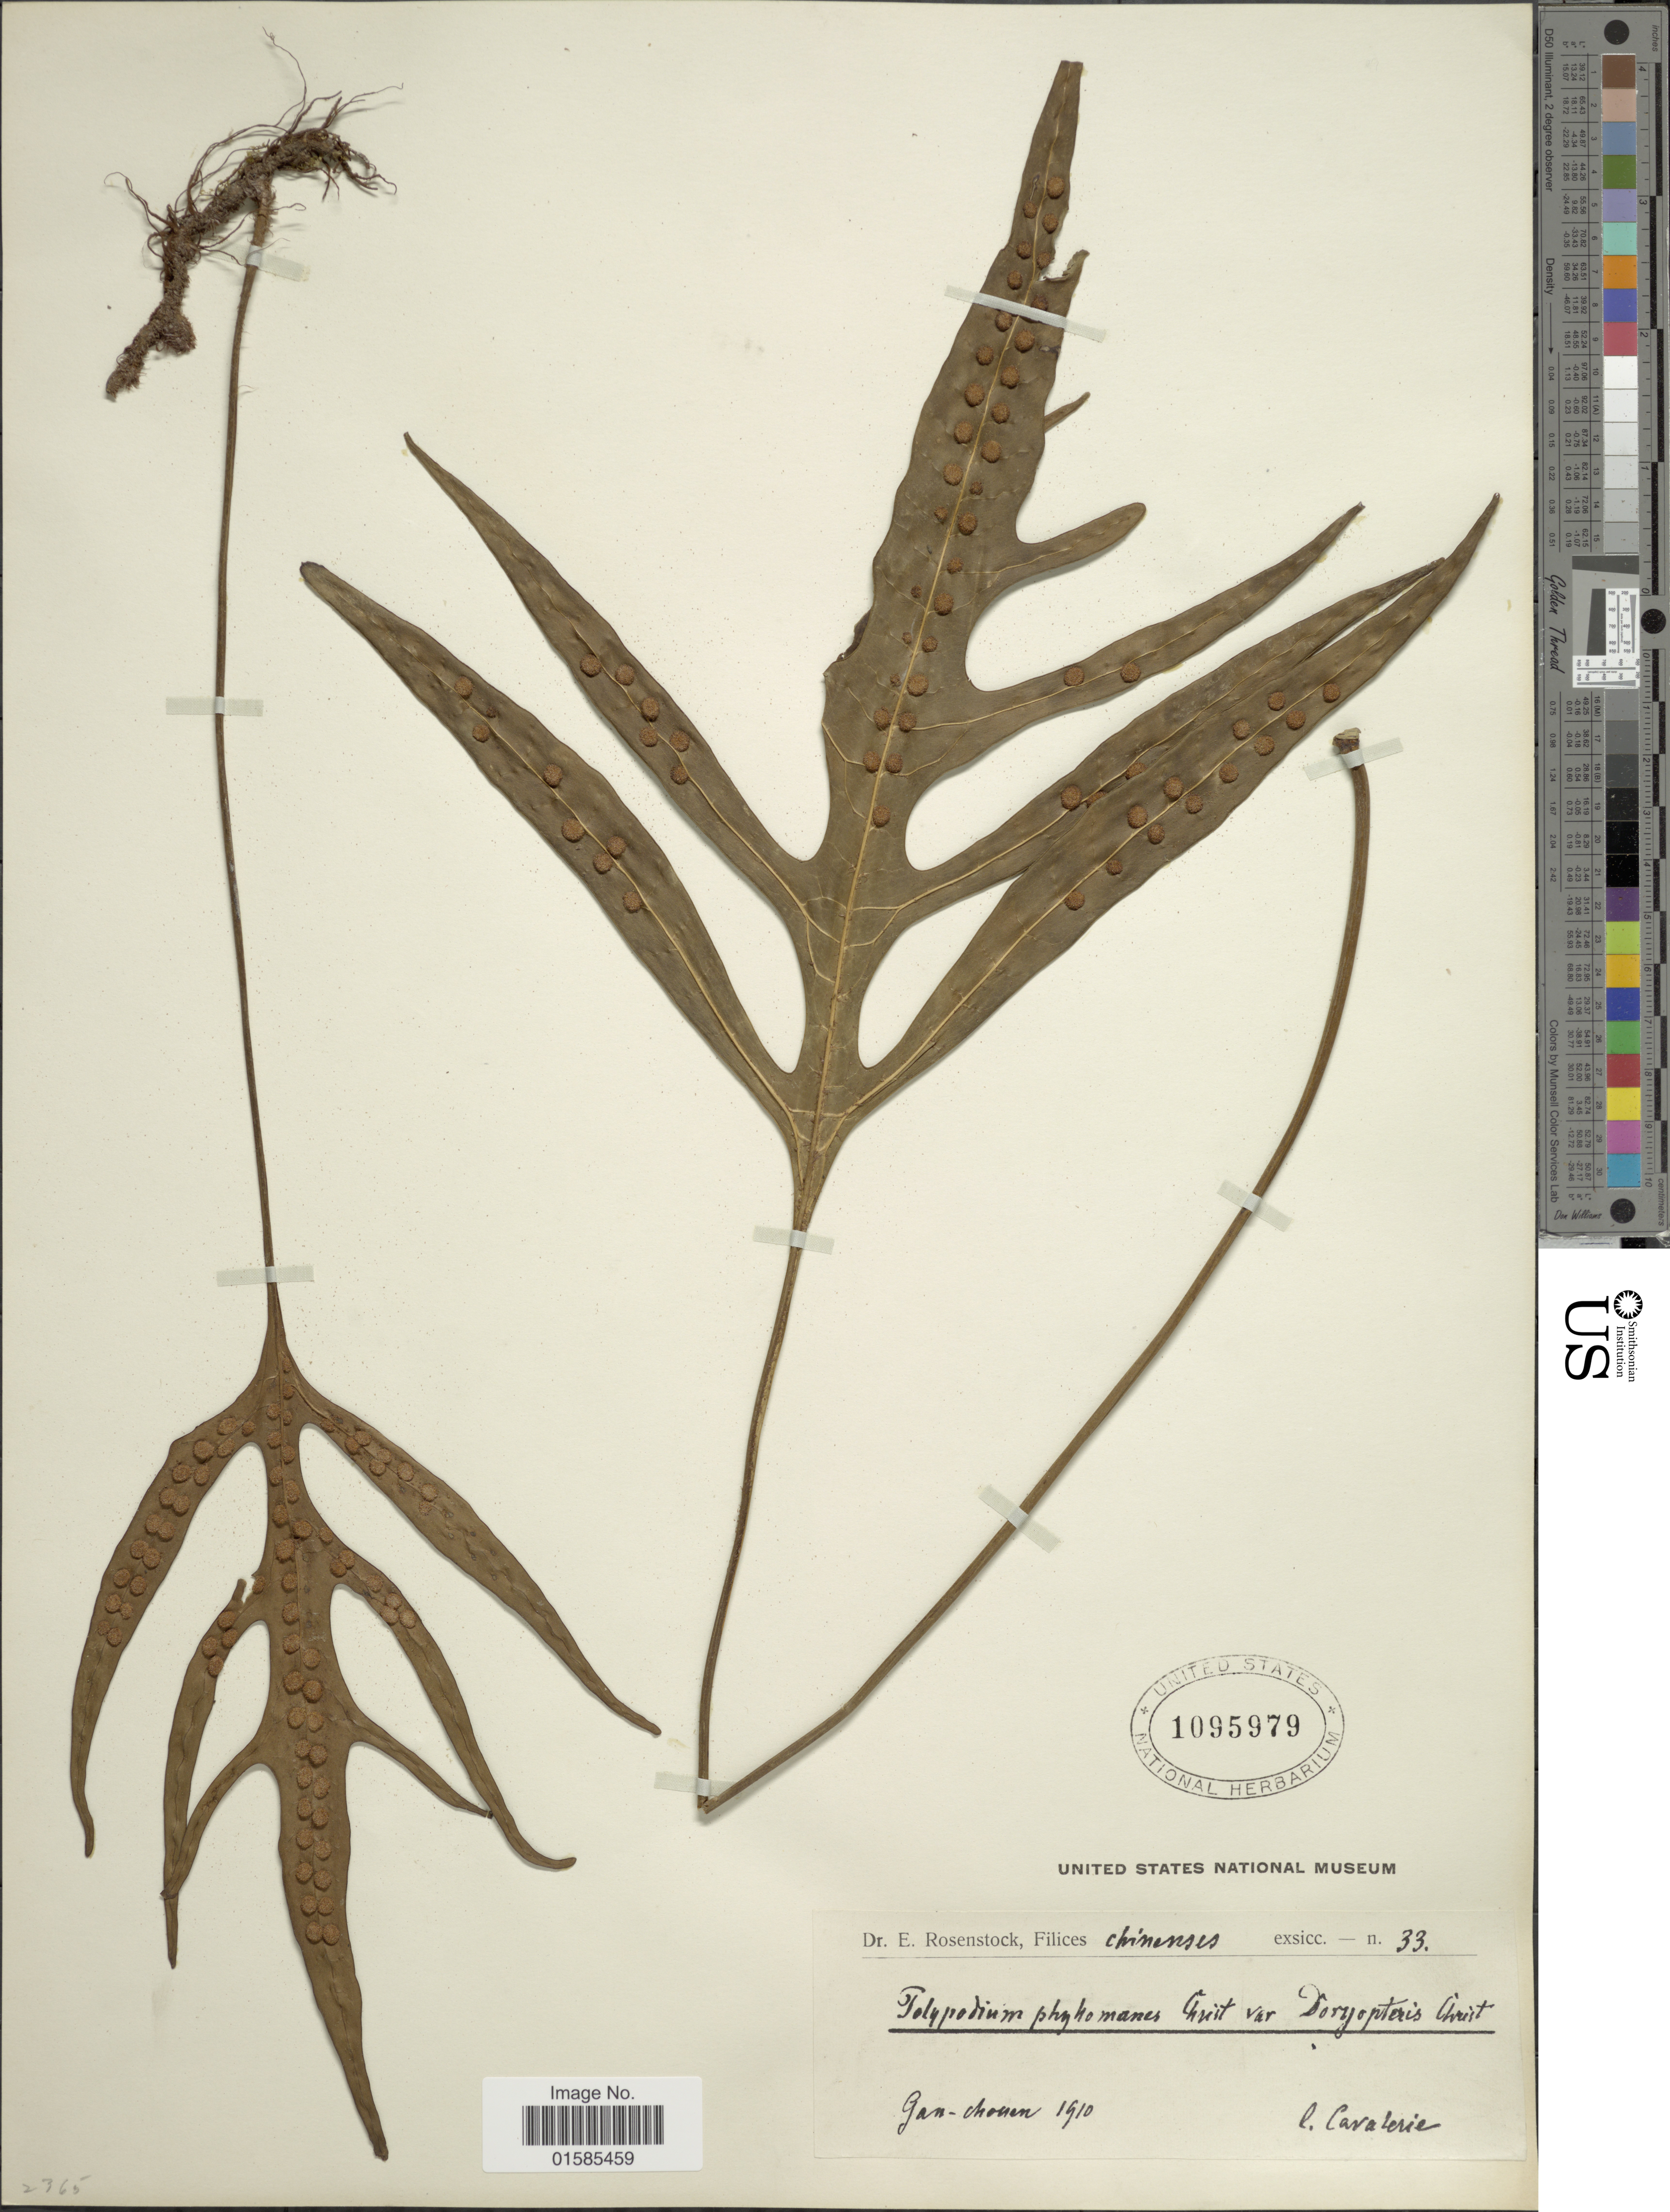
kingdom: Plantae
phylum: Tracheophyta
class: Polypodiopsida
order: Polypodiales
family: Polypodiaceae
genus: Leptochilus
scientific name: Leptochilus rosthorni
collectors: -. Cavalerie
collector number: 33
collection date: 1910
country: China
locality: Gan-chonen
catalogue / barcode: US 1095979